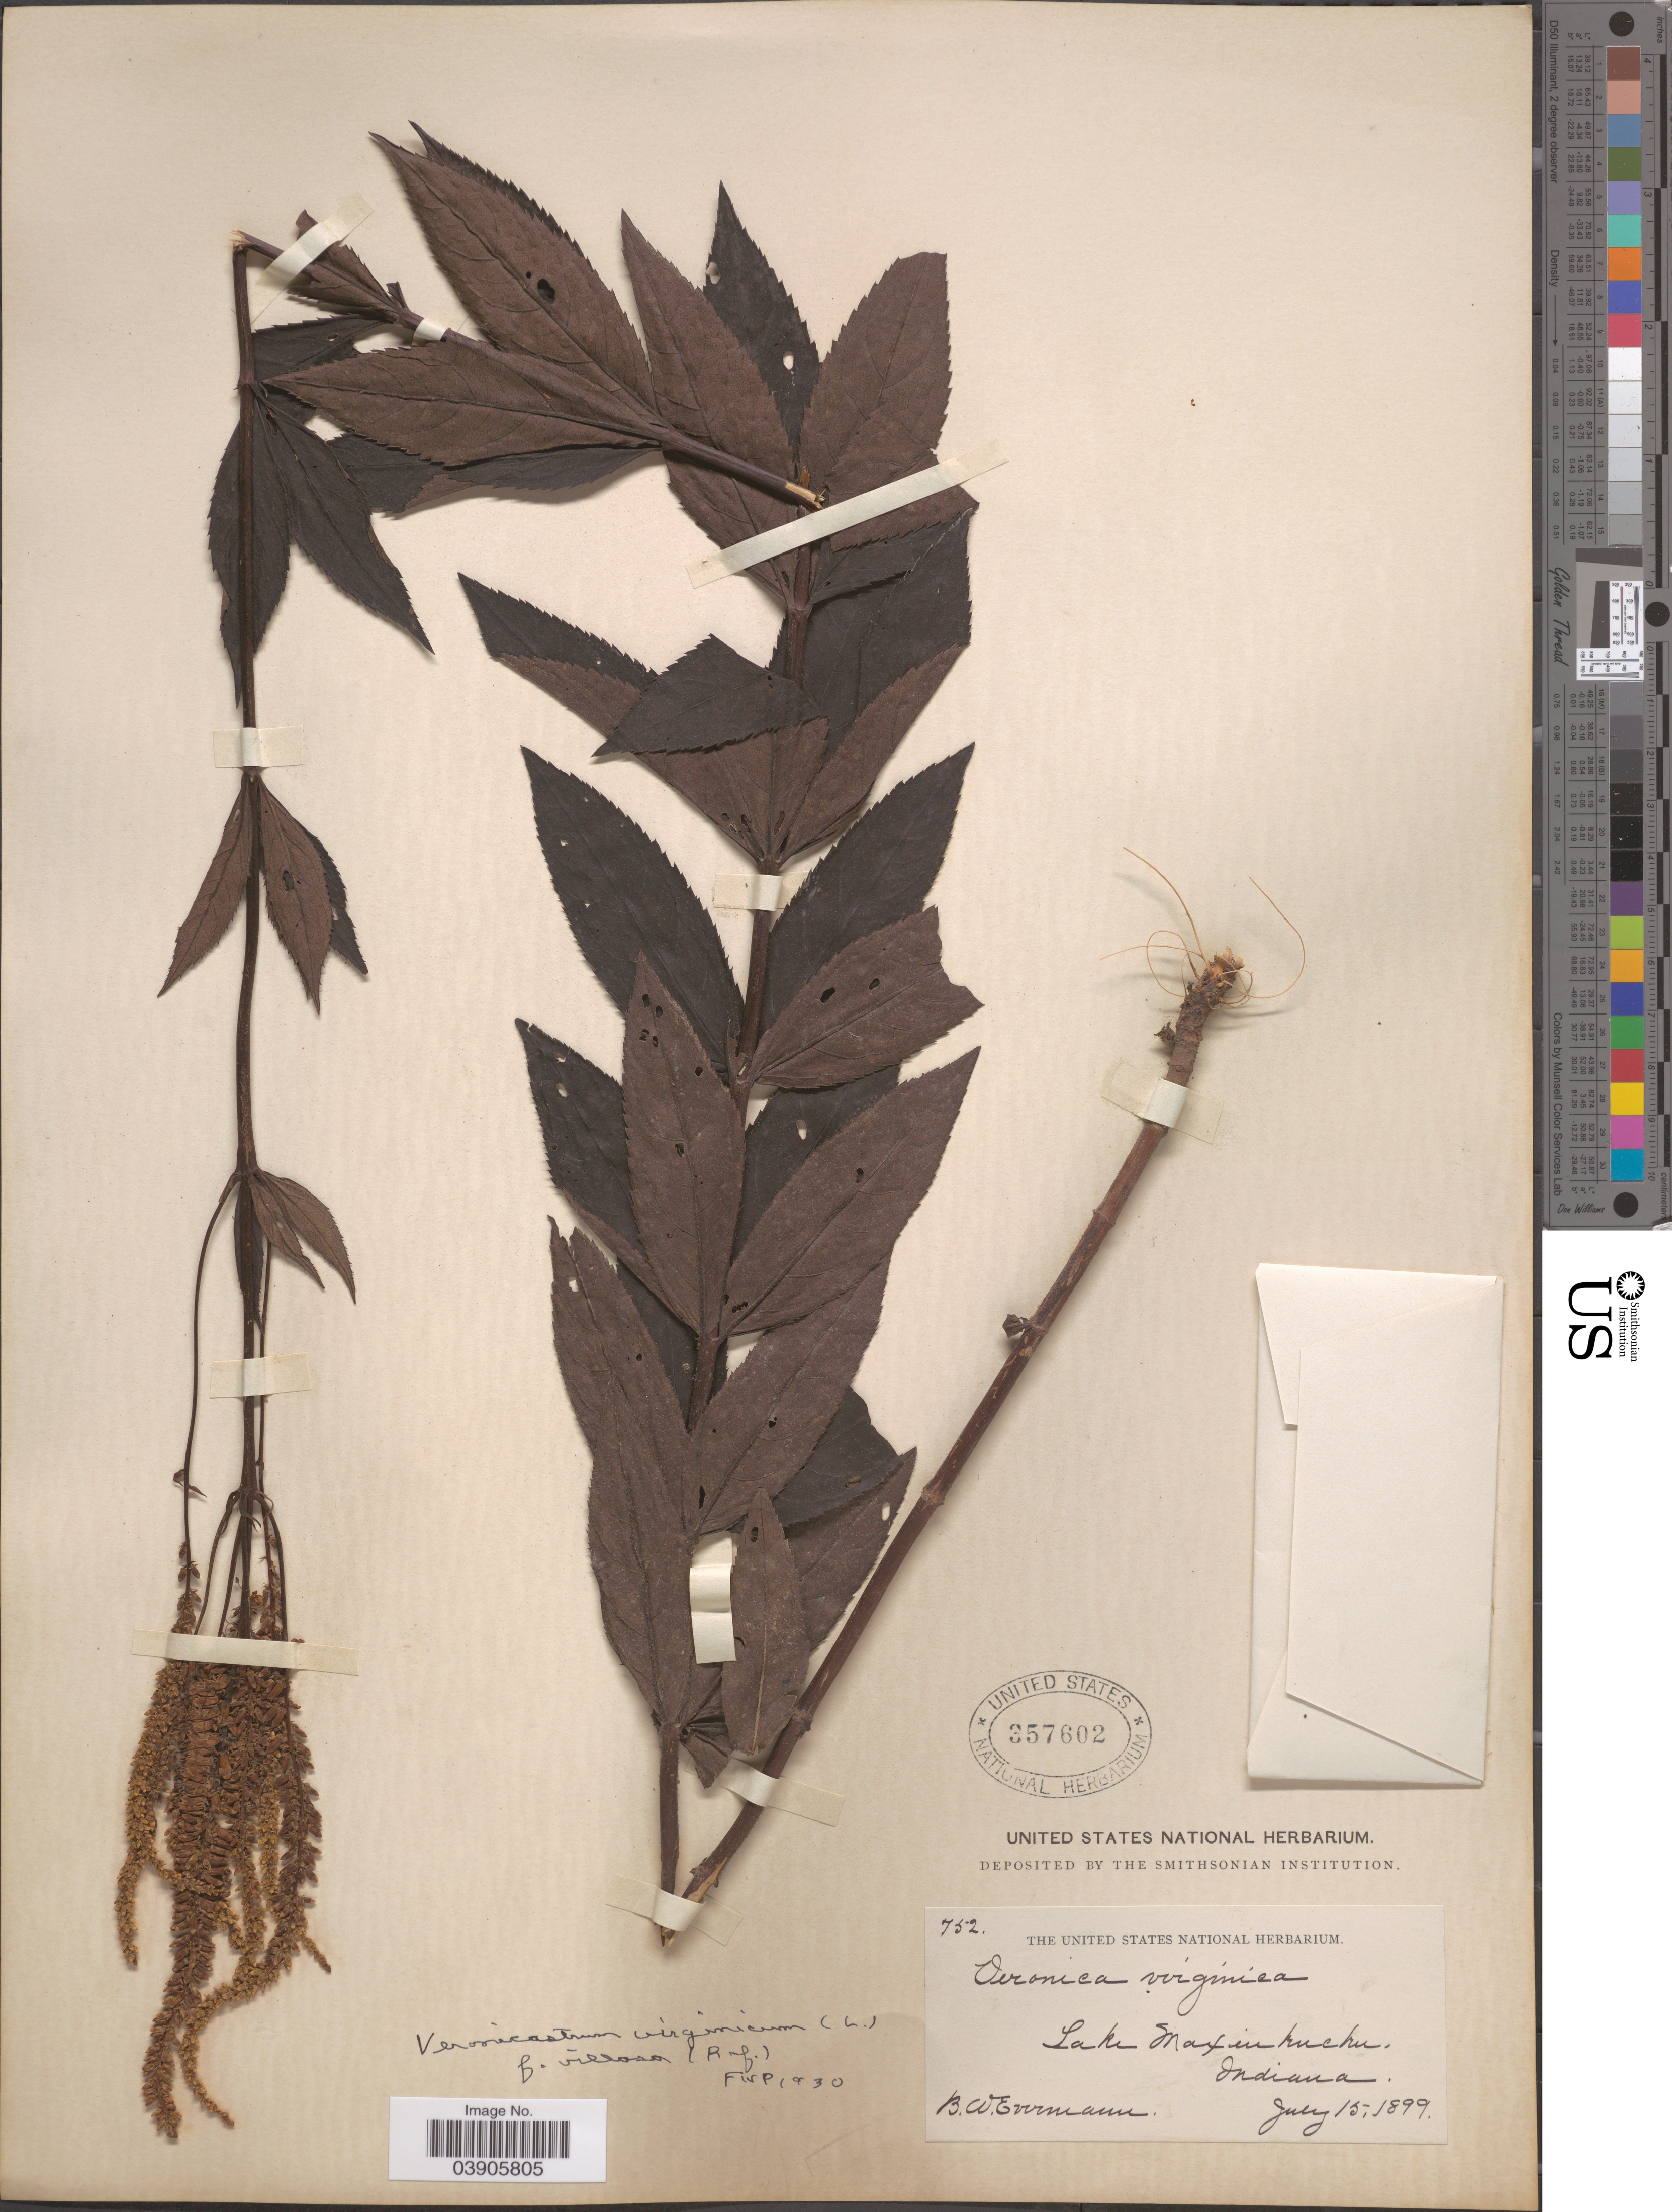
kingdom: Plantae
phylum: Tracheophyta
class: Magnoliopsida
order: Lamiales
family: Plantaginaceae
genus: Veronicastrum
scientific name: Veronicastrum virginicum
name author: (L.) Farw.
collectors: B. W. Evermann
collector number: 752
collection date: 1899-07-15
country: United States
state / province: Indiana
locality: Lake Maxinkuckee.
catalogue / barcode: US 357602